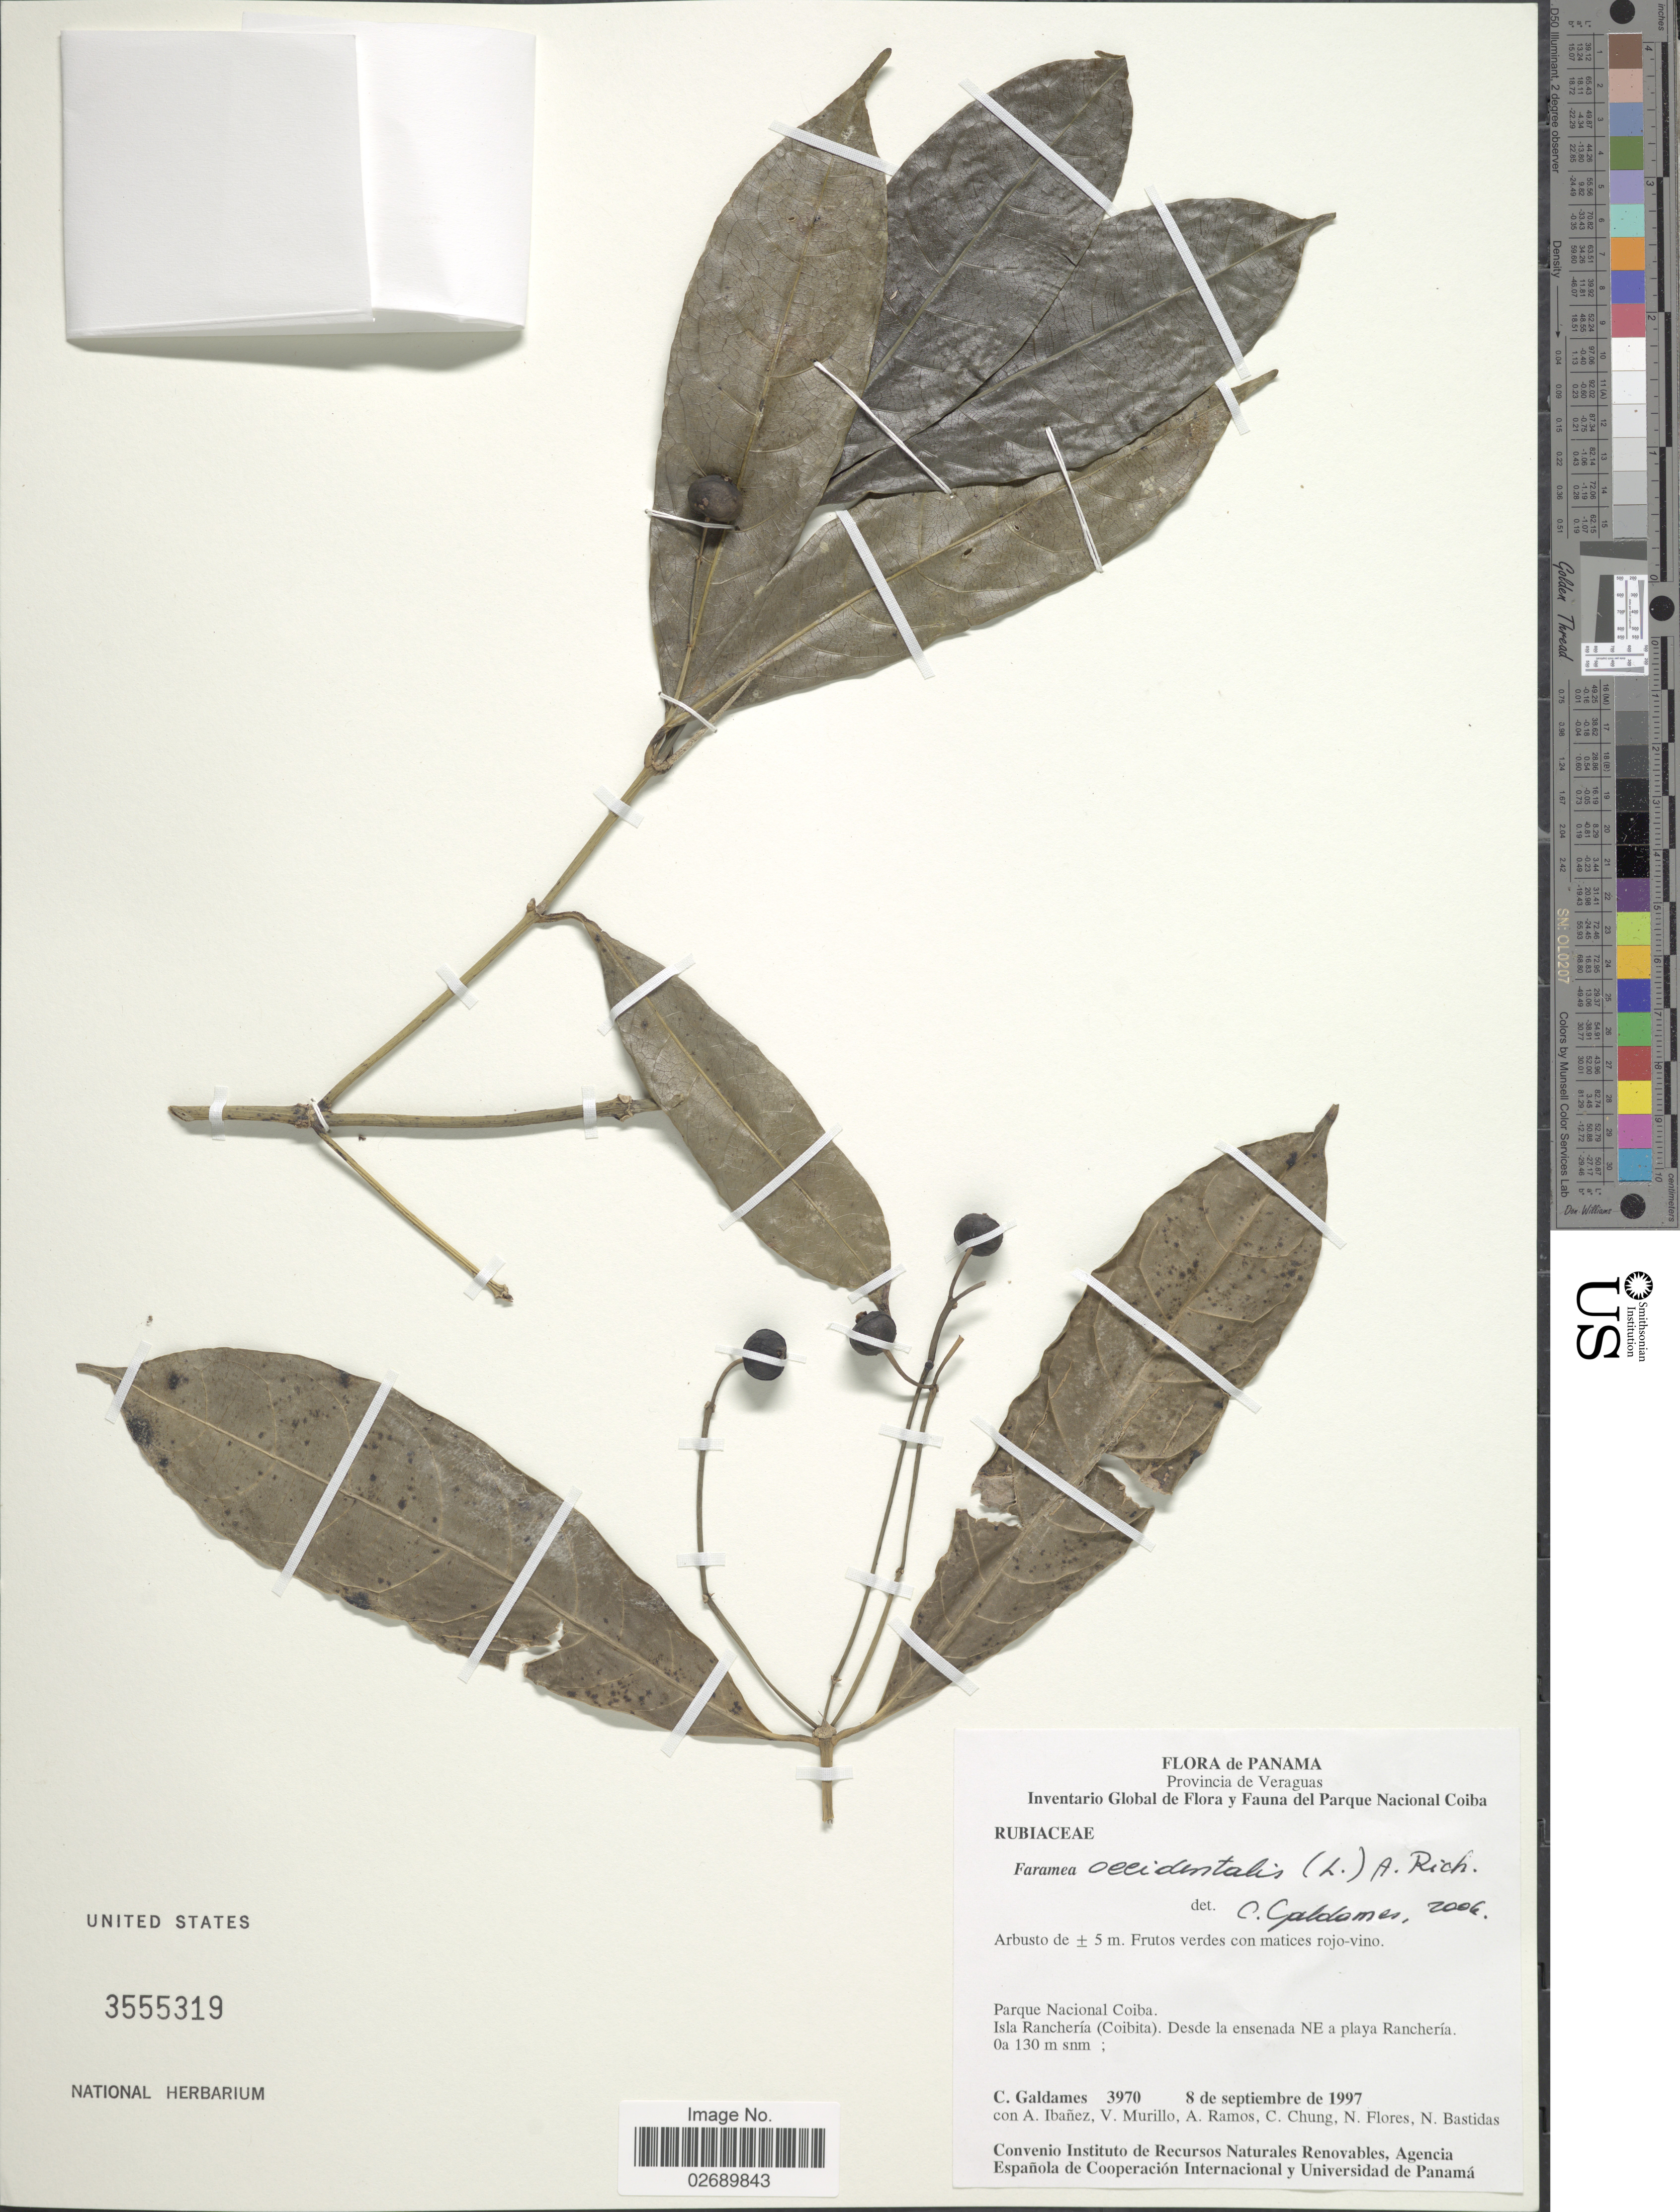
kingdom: Plantae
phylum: Tracheophyta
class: Magnoliopsida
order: Gentianales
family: Rubiaceae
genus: Faramea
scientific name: Faramea occidentalis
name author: (L.) A. Rich.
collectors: C. Galdames, A. Ibáñez, V. Murillo, A. Ramos & et al.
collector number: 3970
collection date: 1997-09-08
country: Panama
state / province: Veraguas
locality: Parque Nacional Coiba. Isla Rancheria (Coibita). Desde la ensenada NE a playa Rancheria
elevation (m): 0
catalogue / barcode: US 3555319